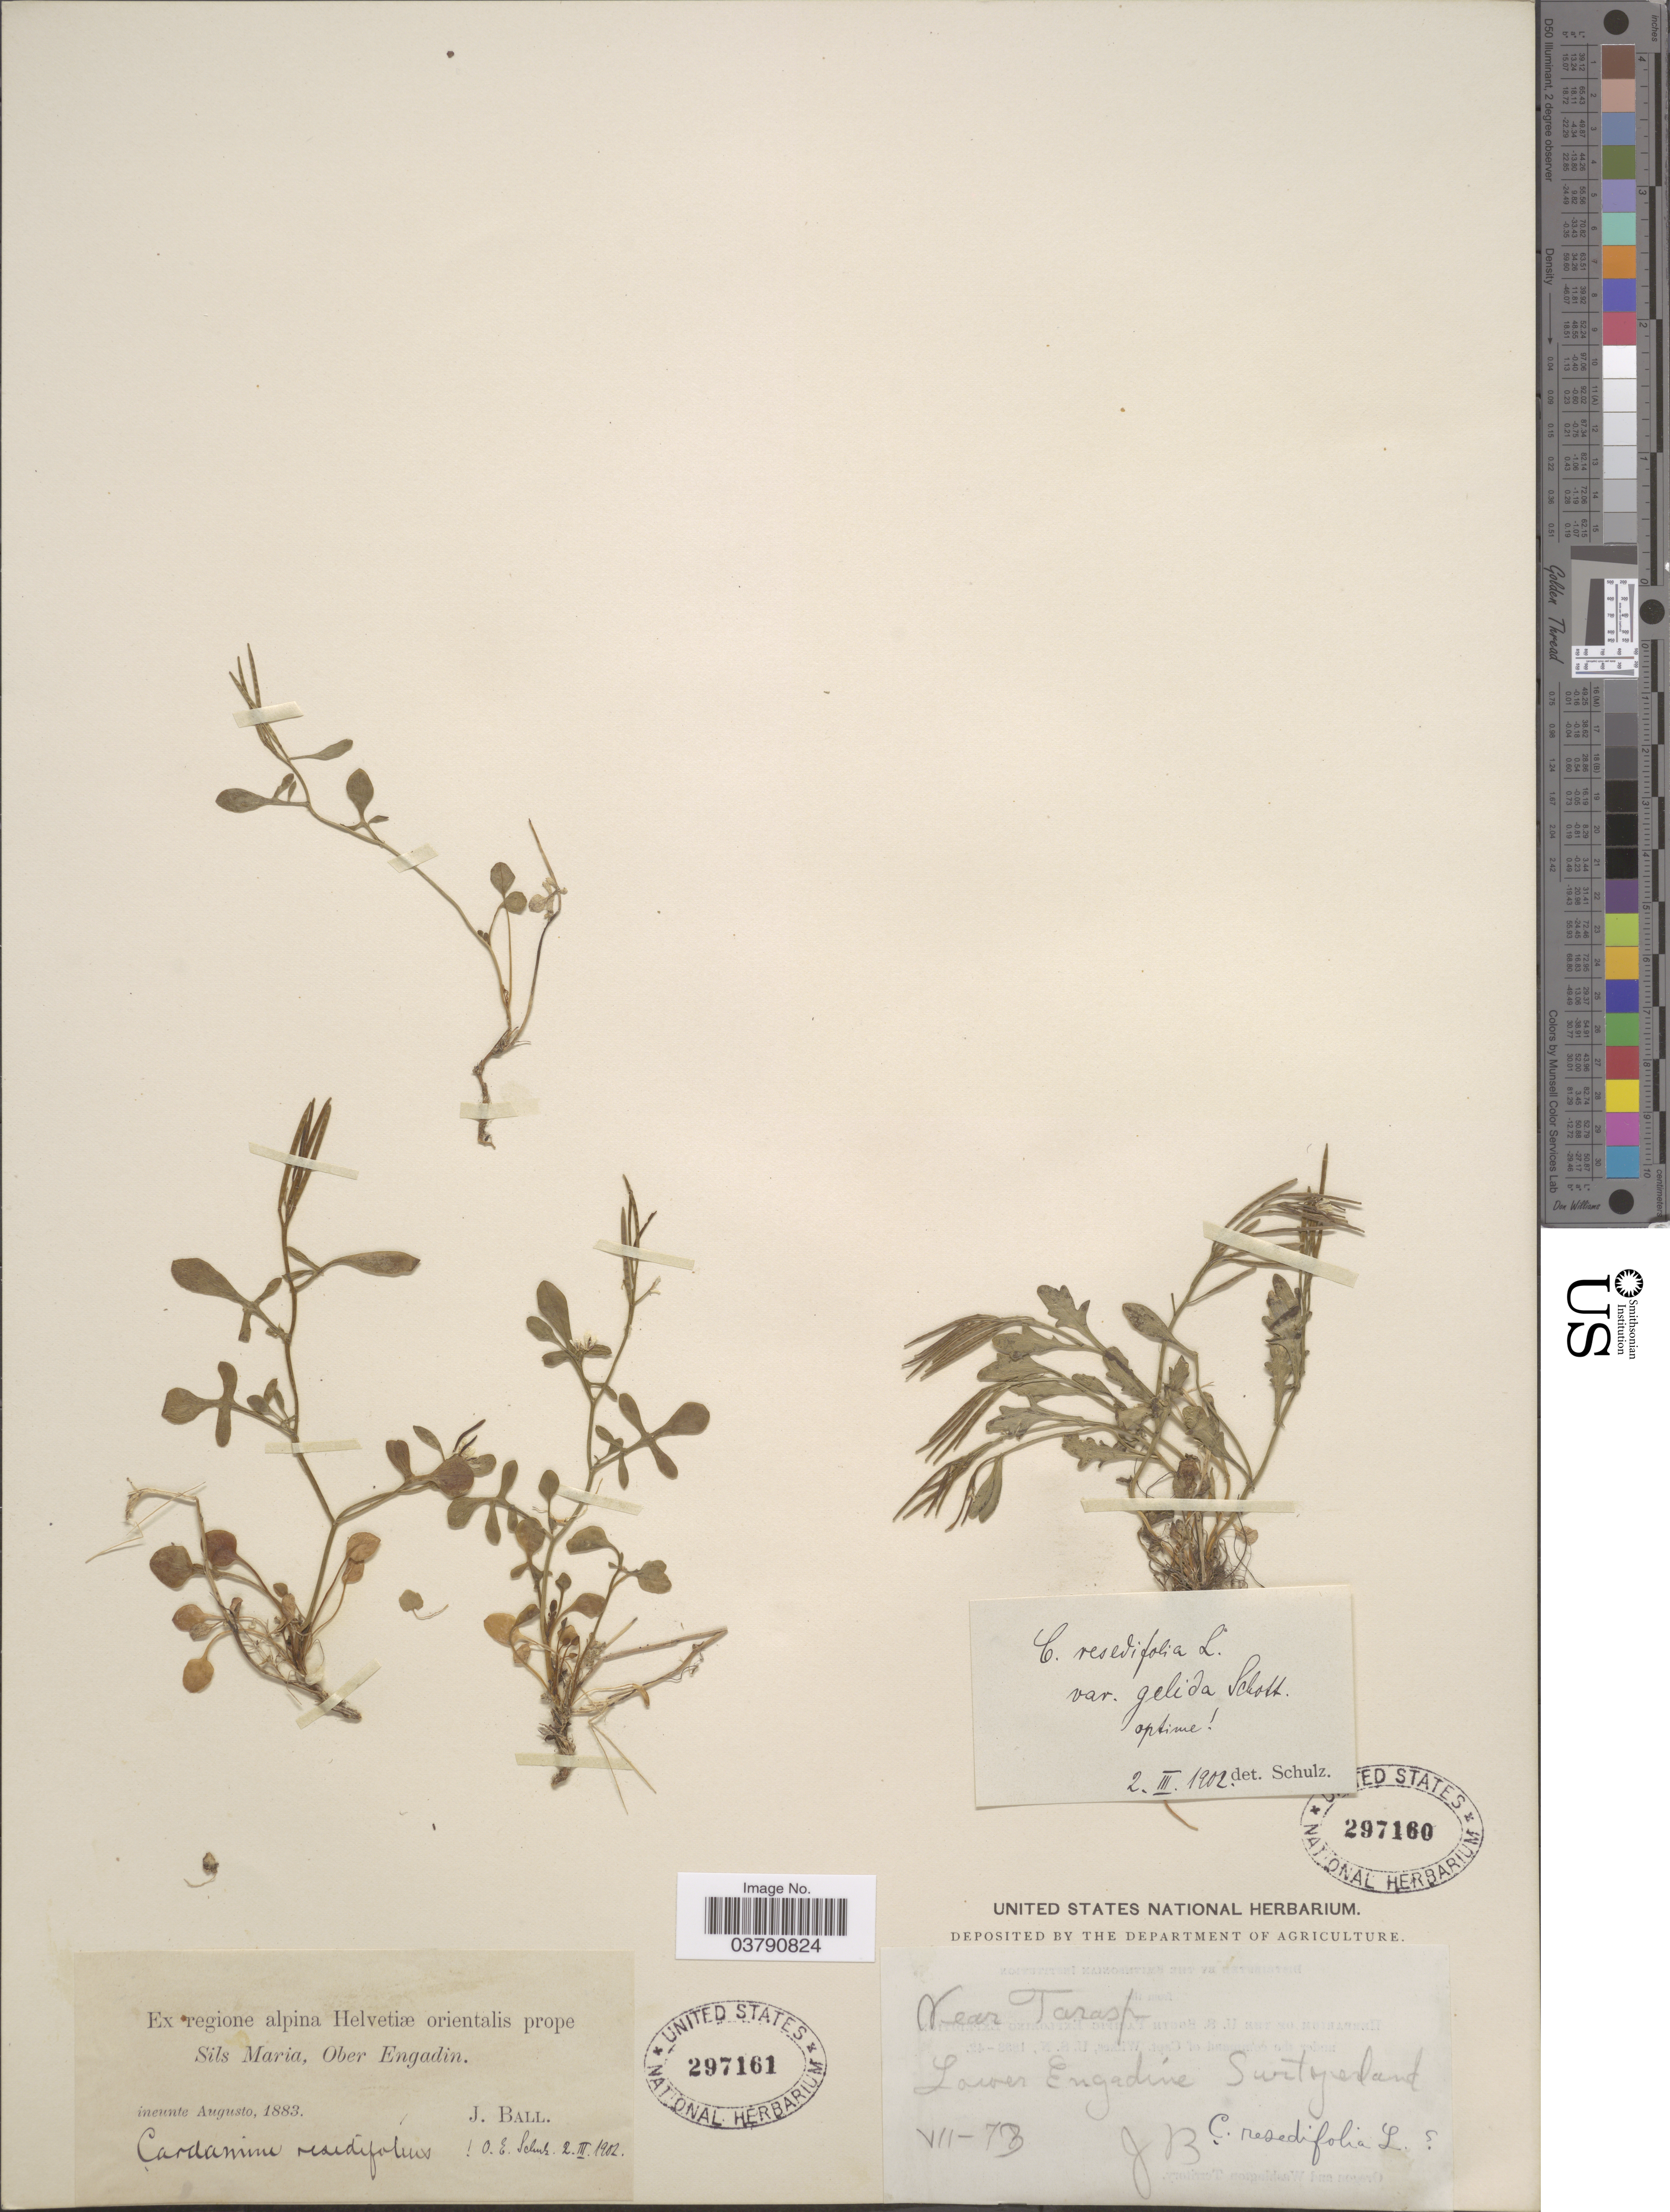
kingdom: Plantae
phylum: Tracheophyta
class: Magnoliopsida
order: Brassicales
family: Brassicaceae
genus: Cardamine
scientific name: Cardamine resedifolia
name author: L.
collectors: J. Ball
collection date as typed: Ineunte Augusto, 1883.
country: Switzerland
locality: Ex regione alpina Helvetiæ orientalis prope Sils Maria, Ober Engadin.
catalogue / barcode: US 297161-2